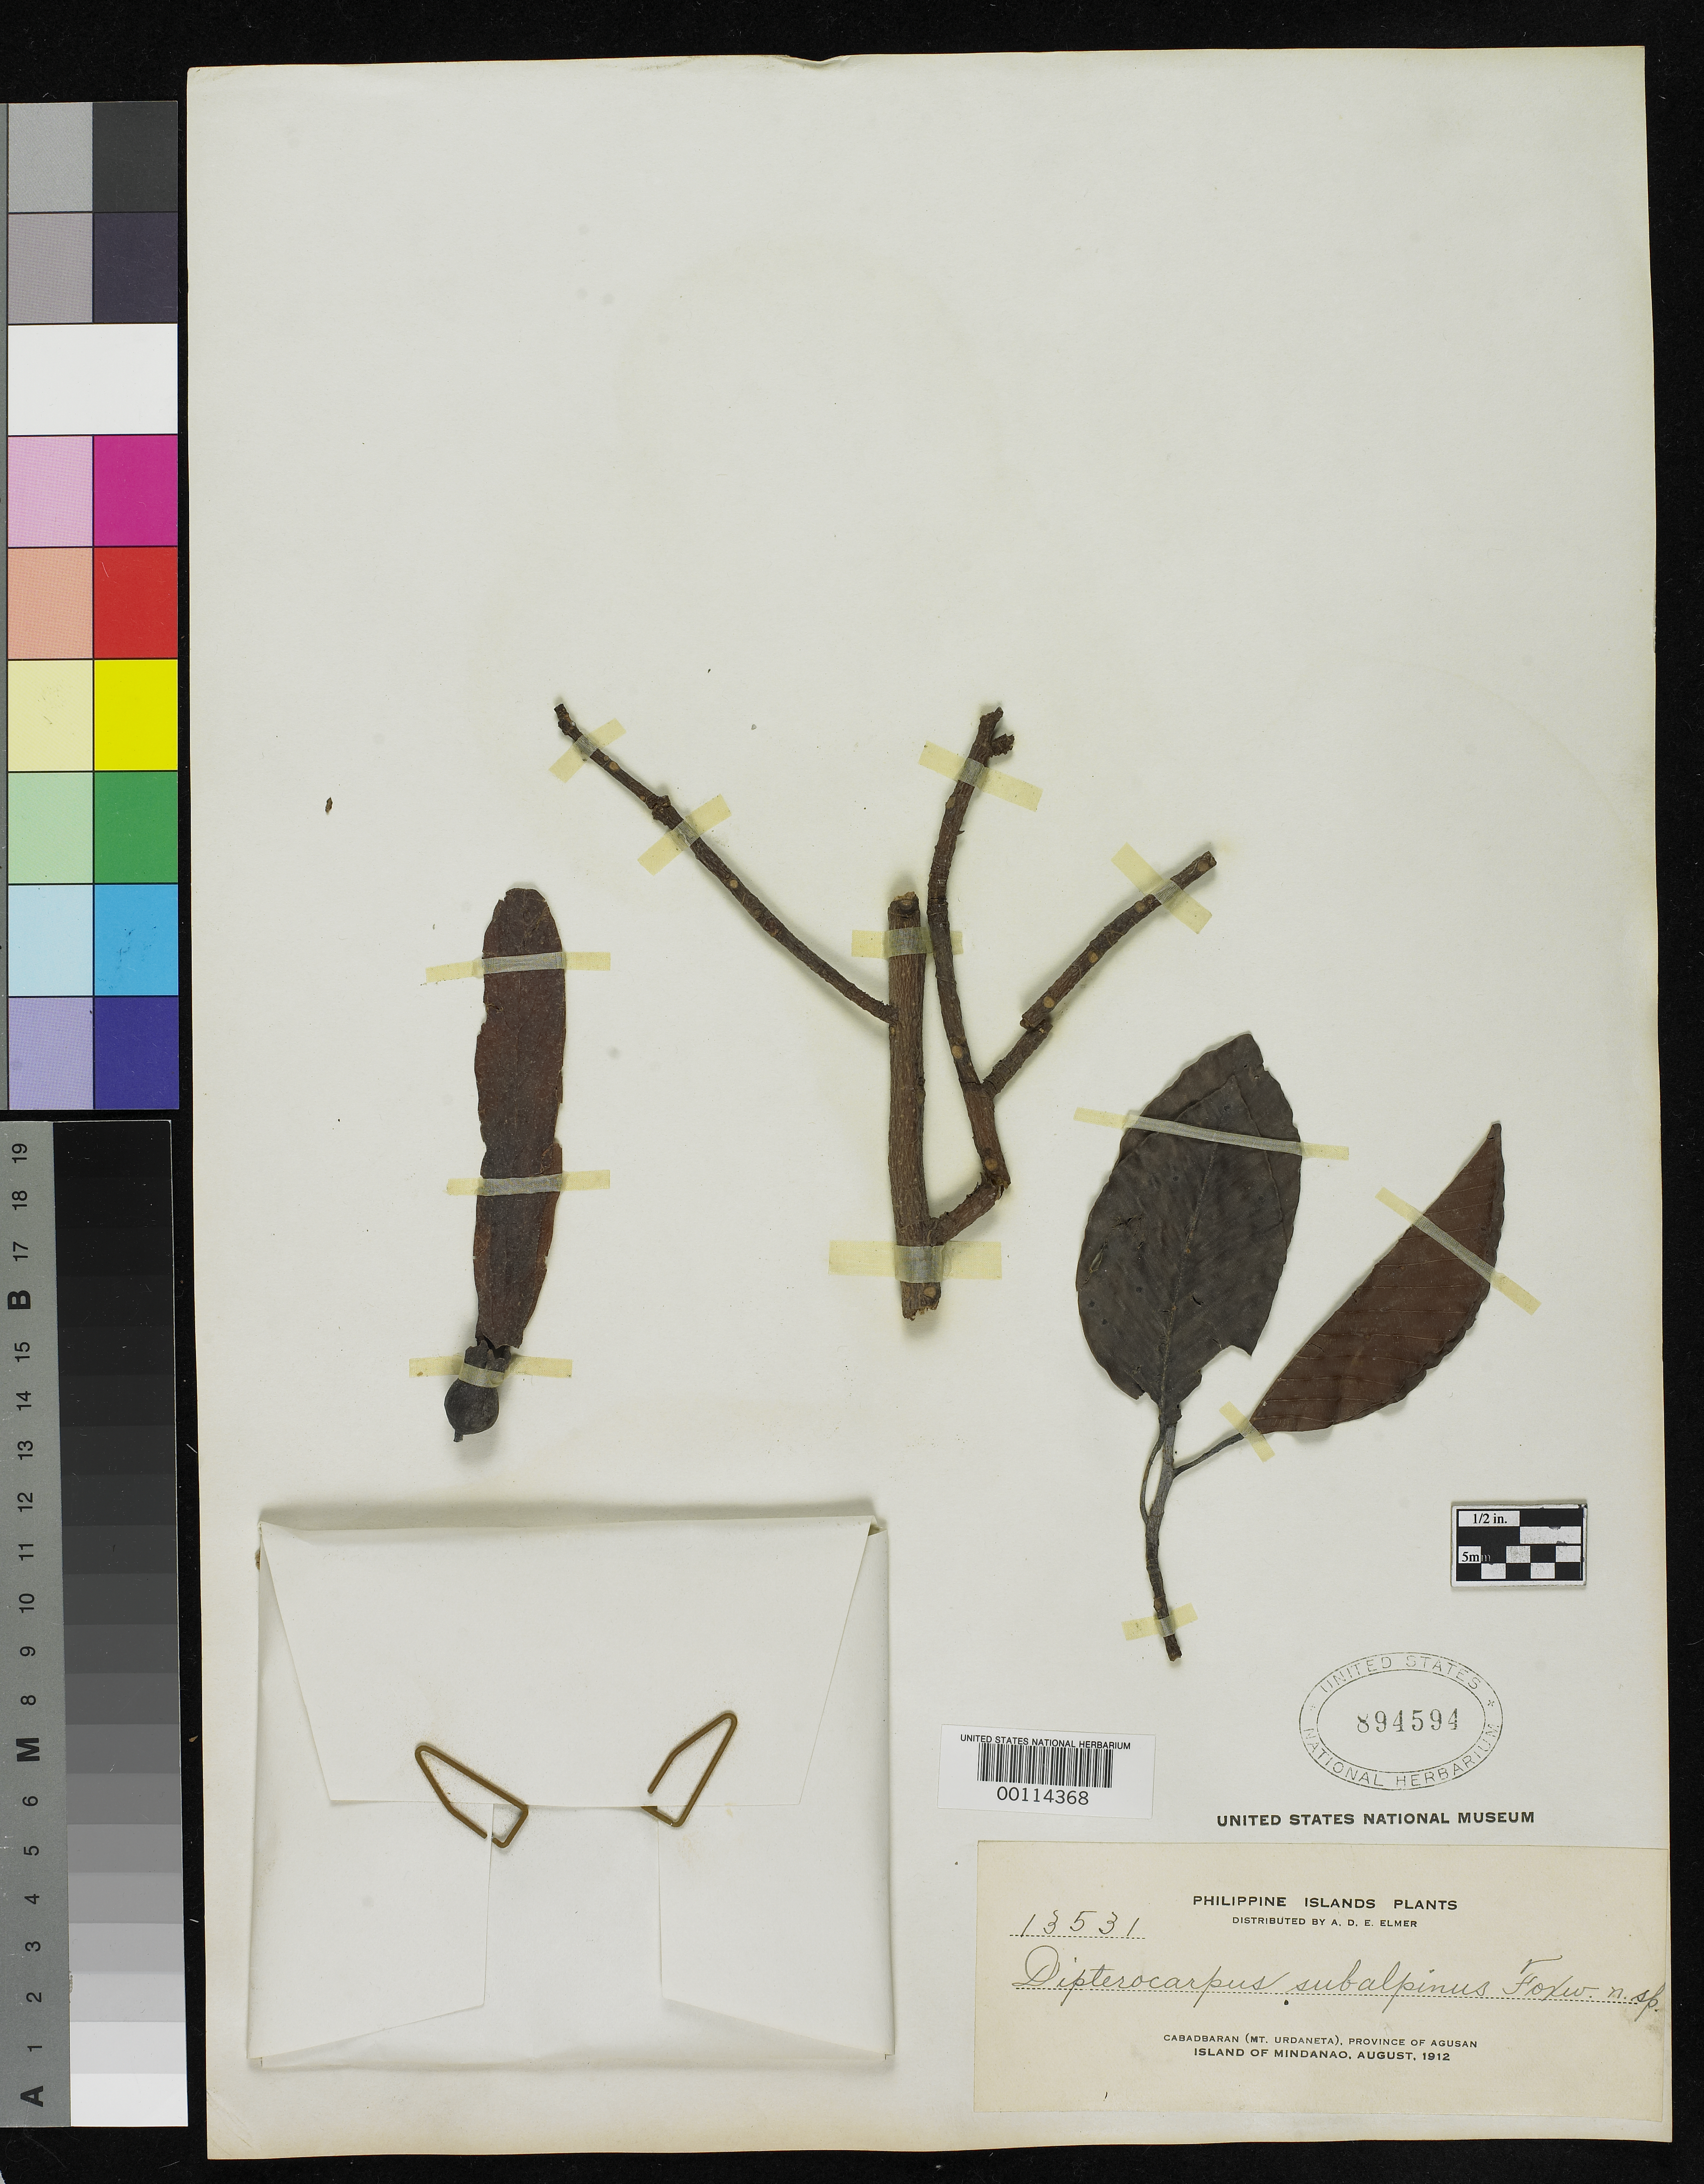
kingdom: Plantae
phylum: Tracheophyta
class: Magnoliopsida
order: Malvales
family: Dipterocarpaceae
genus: Dipterocarpus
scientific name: Dipterocarpus subalpinus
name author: Foxw. in Elmer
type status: Isotype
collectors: A. D. E. Elmer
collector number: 13531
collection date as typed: Aug 1912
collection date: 1912-08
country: Philippines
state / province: Caraga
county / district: Agusan del Norte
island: Mindanao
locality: Cabadbaran (Mt. Urdaneta), Province of Agusan, Island of Mindanao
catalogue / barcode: US 894594